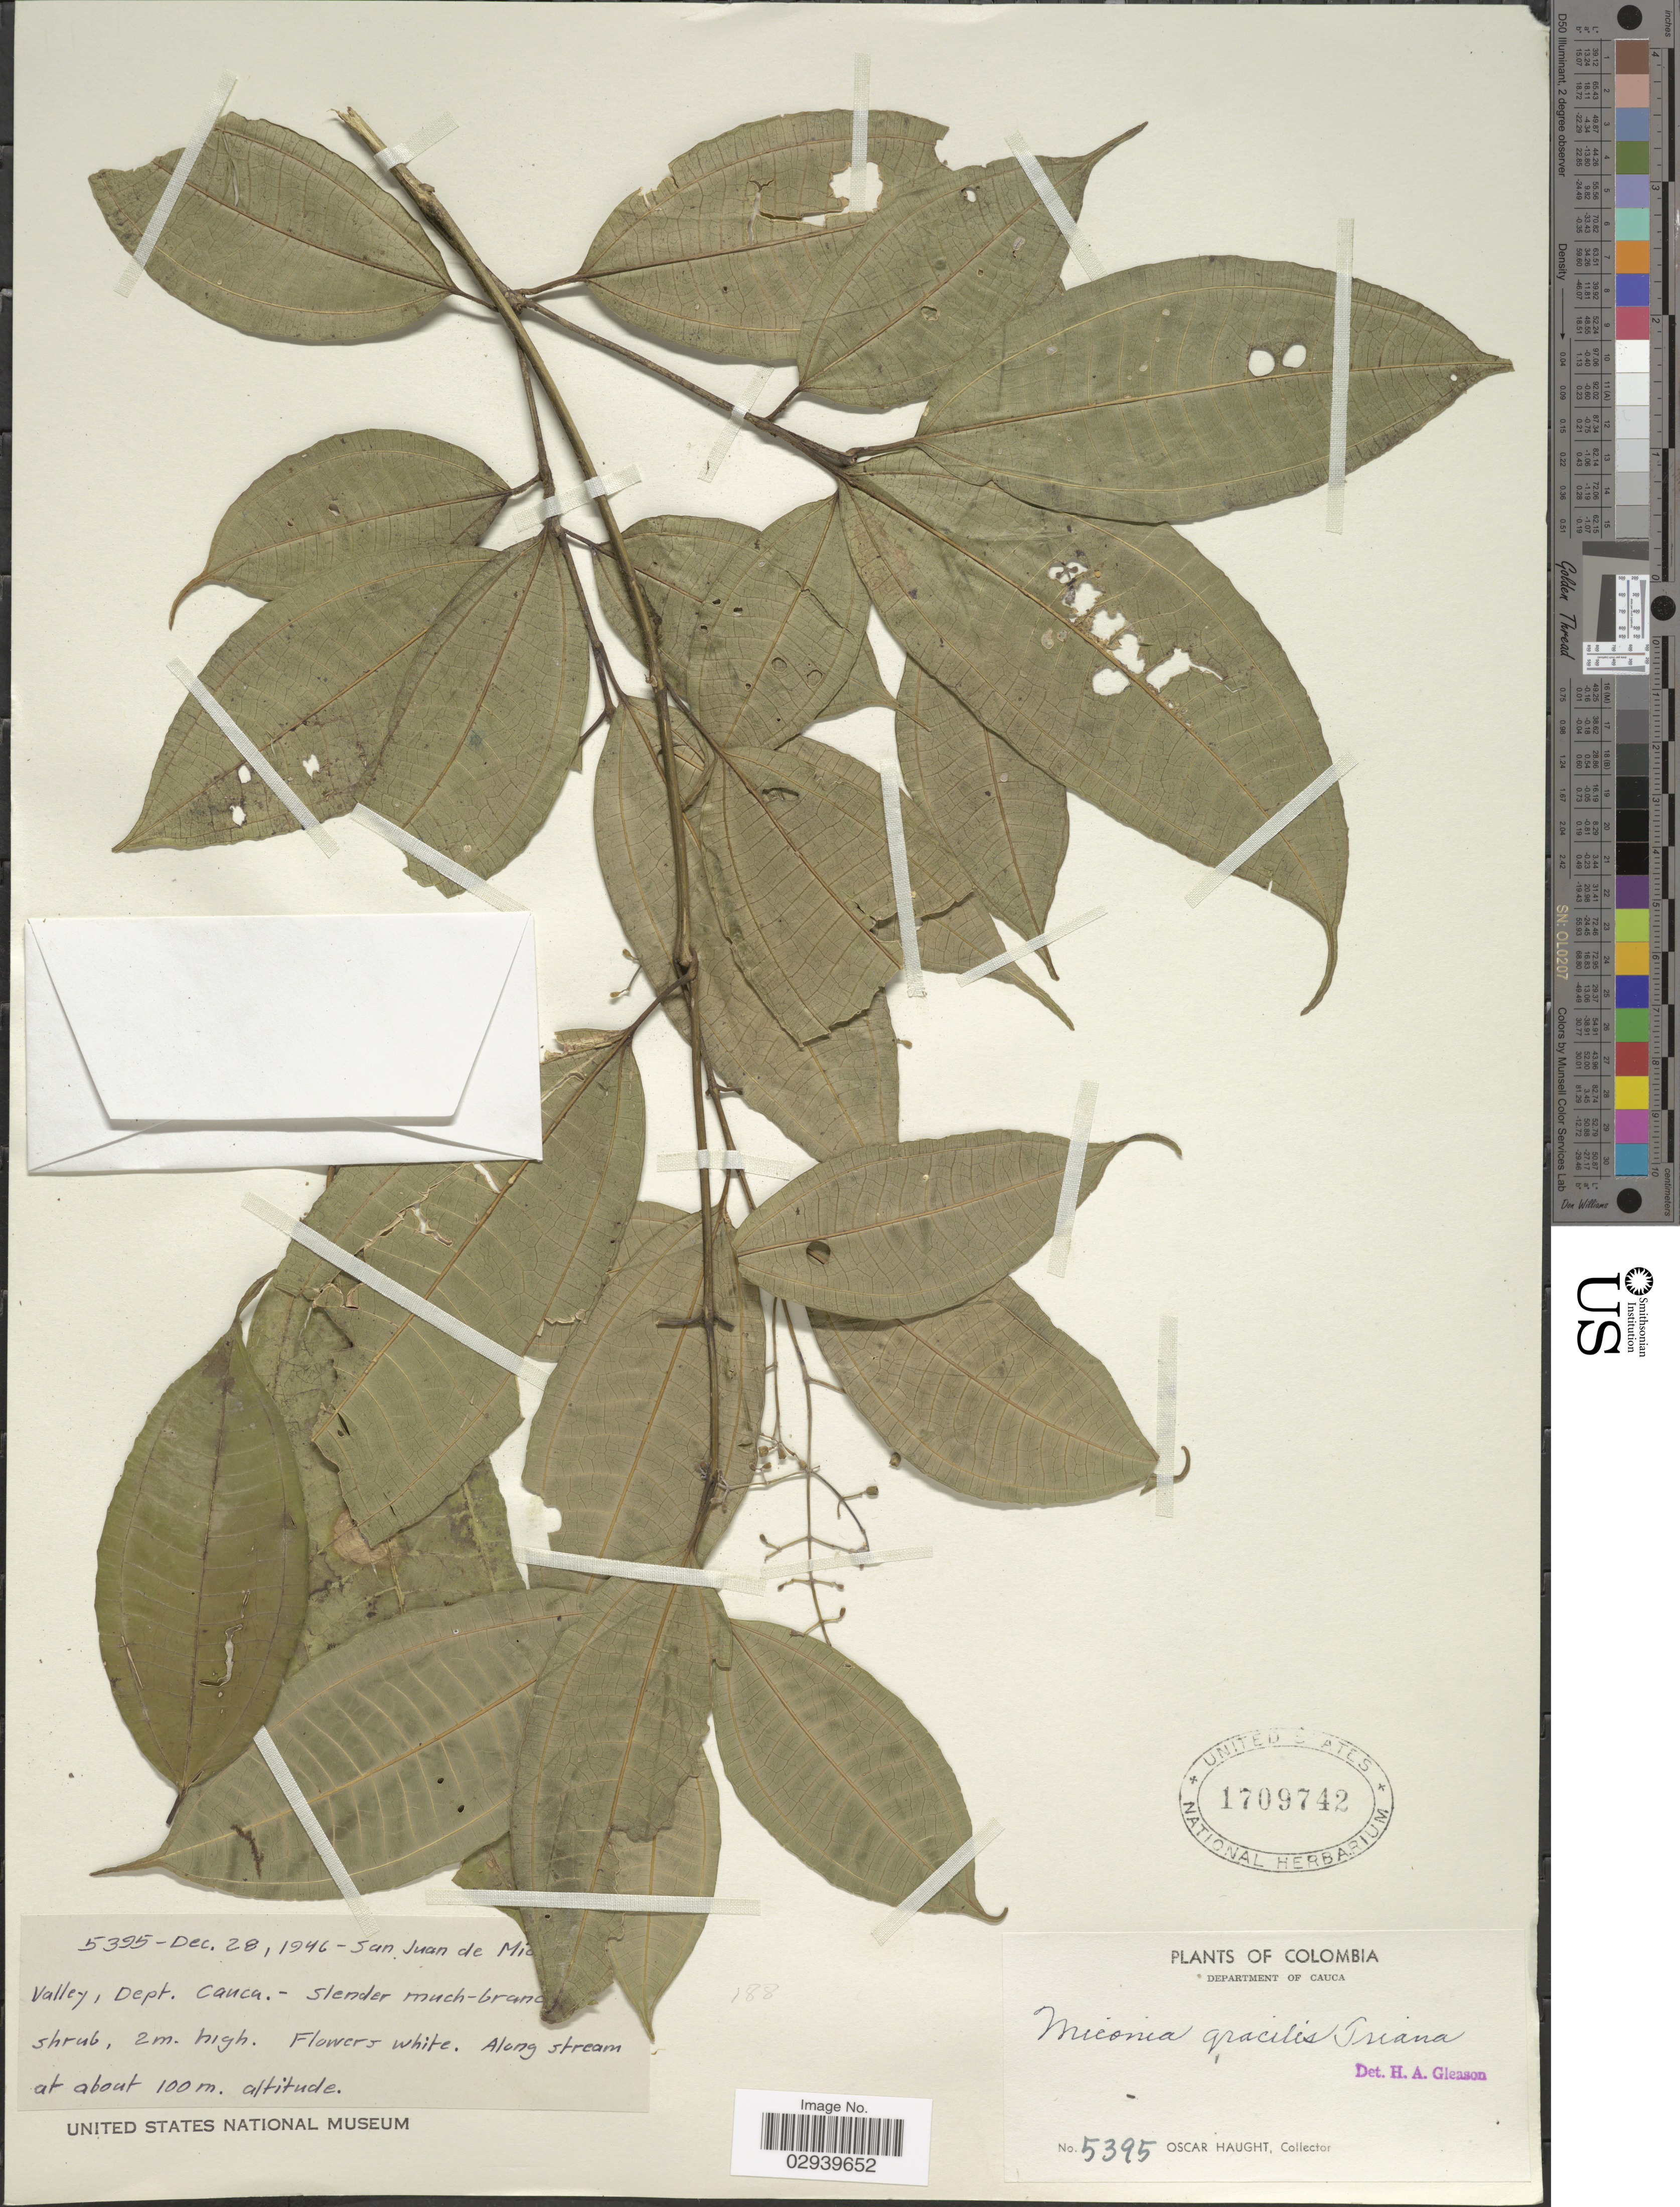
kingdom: Plantae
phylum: Tracheophyta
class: Magnoliopsida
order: Myrtales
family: Melastomataceae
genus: Miconia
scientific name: Miconia gracilis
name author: Triana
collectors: O. L. Haught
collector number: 5395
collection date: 1946-12-28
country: Colombia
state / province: Cauca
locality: Department of Cauca, San Juan de Micay Valley.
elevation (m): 100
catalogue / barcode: US 1709742